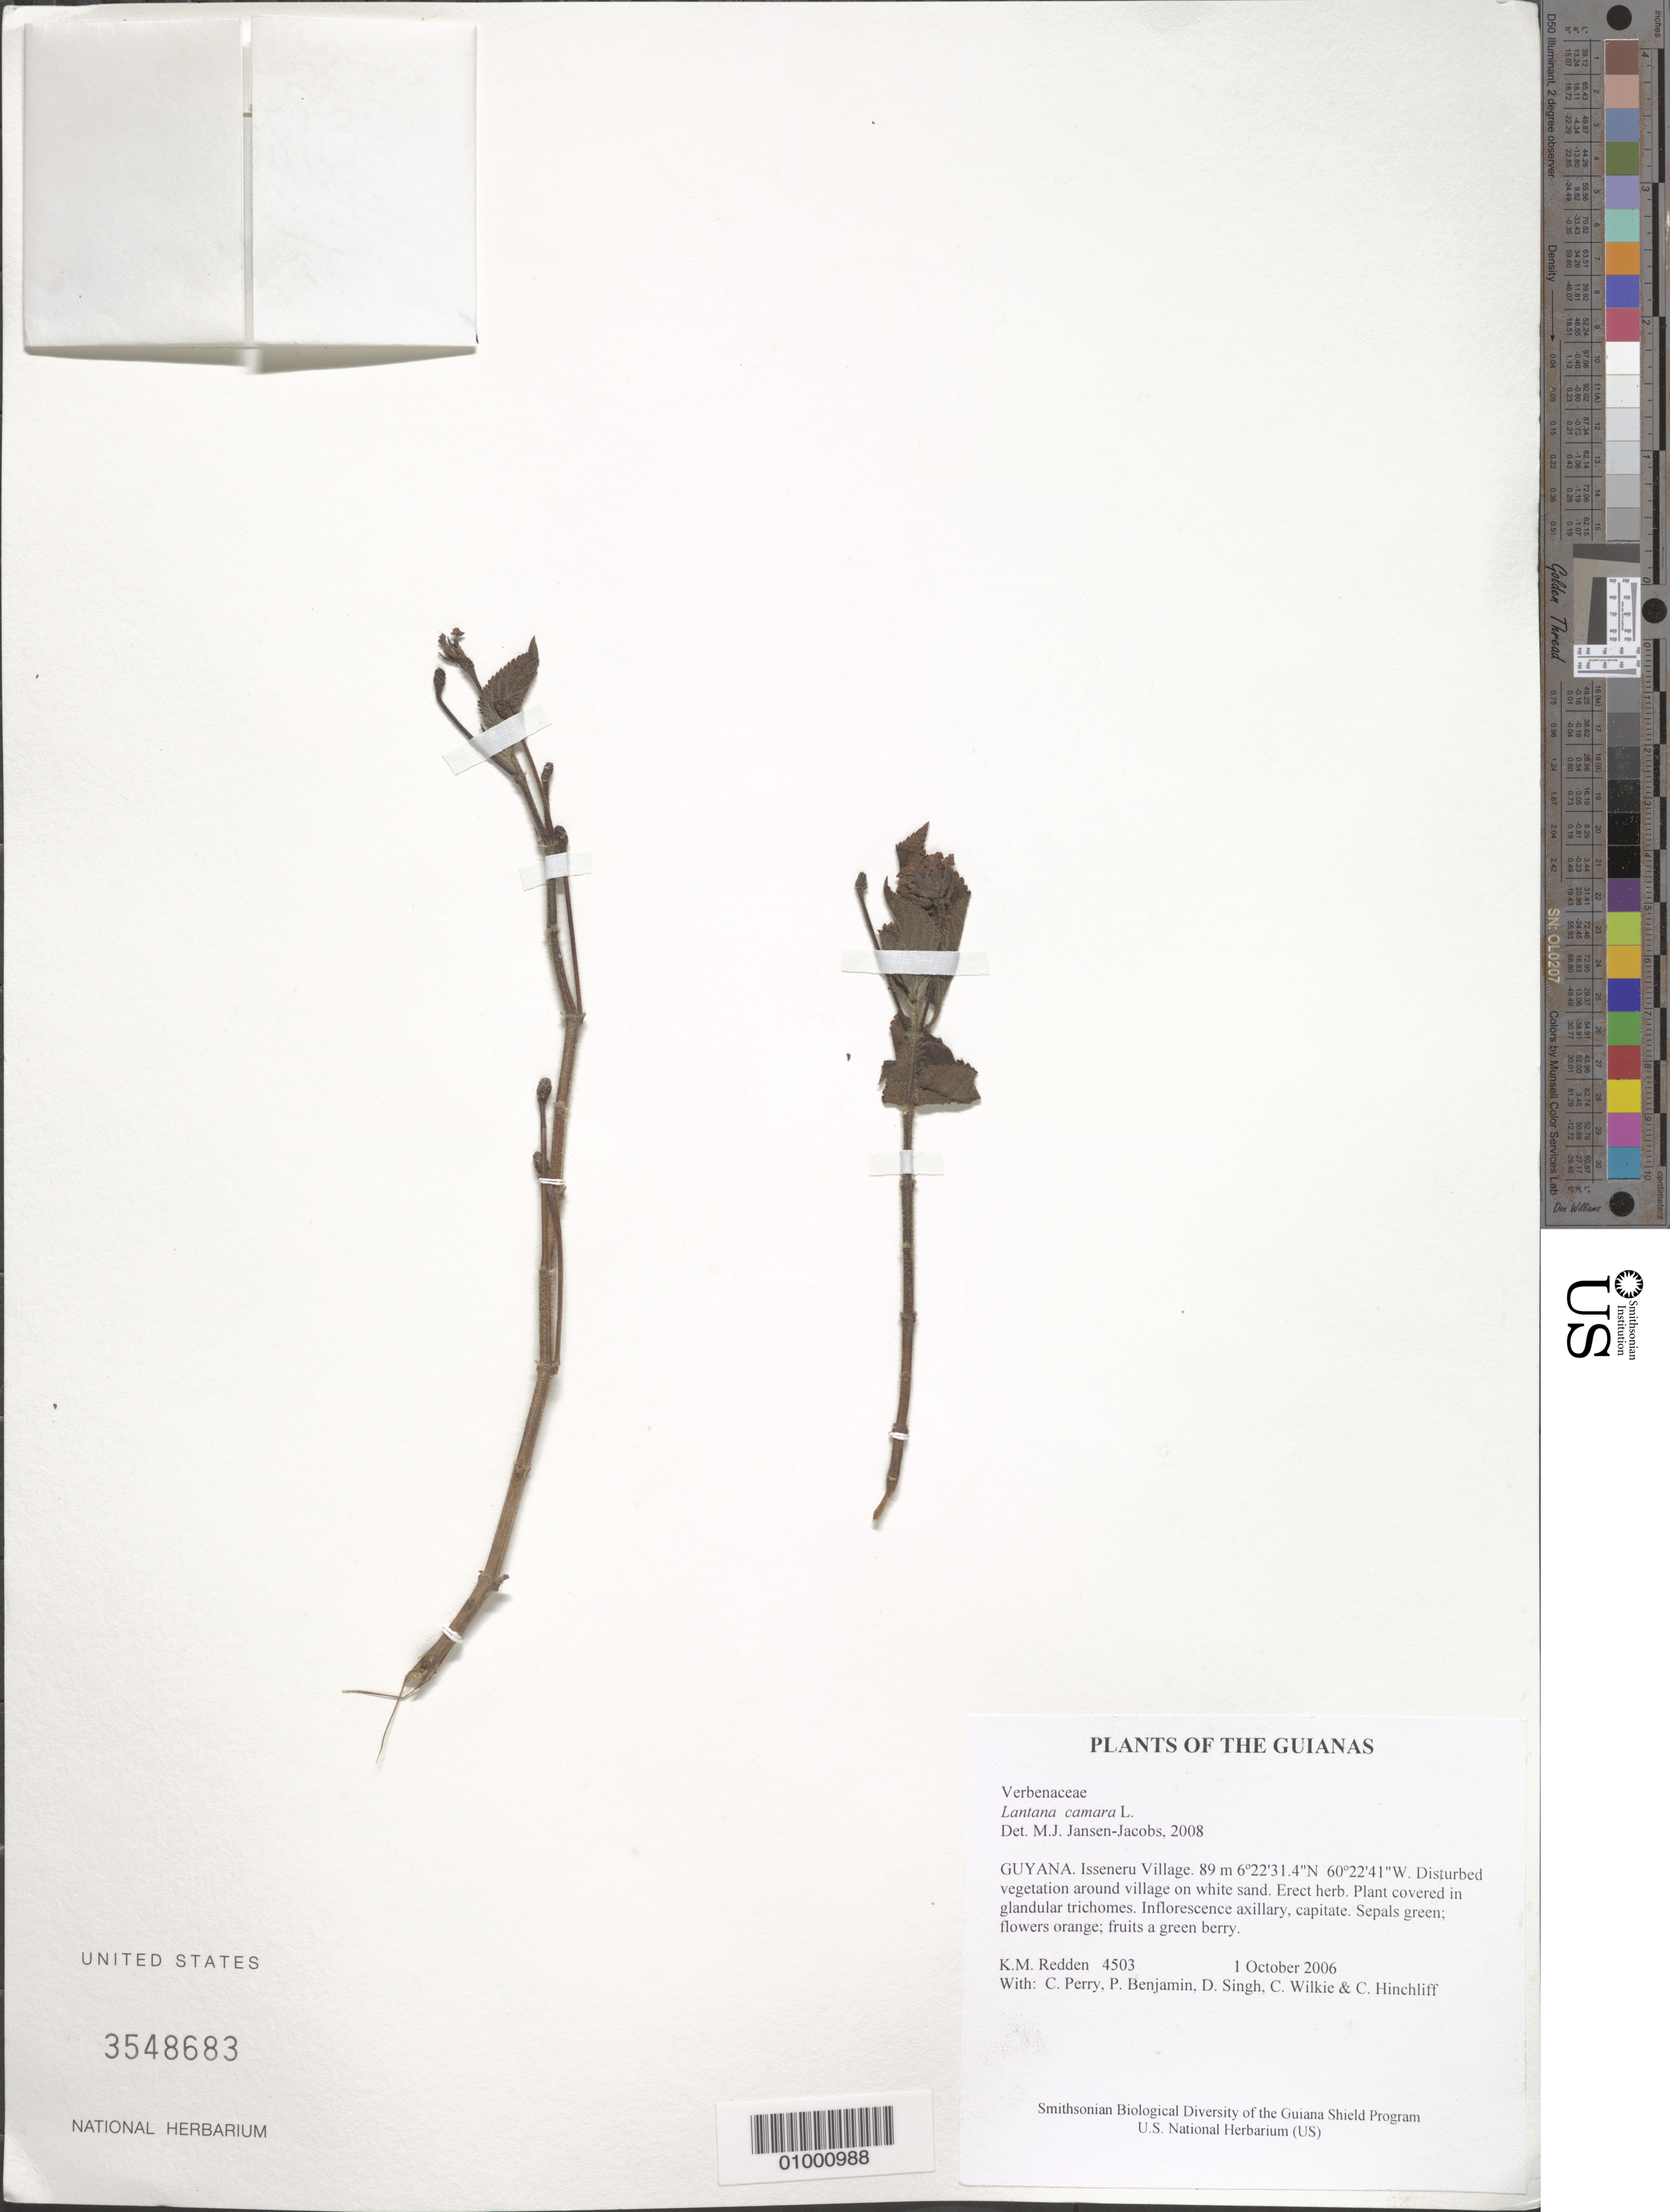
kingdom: Plantae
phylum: Tracheophyta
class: Magnoliopsida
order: Lamiales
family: Verbenaceae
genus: Lantana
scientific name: Lantana camara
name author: L.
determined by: Jansen-Jacobs, M. J., (U), Nationaal Herbarium Nederland, Utrecht University branch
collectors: K. M. Redden, C. Perry, P. Benjamin, D. Singh, C. Wilkie & C. E. Hinchliff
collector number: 4503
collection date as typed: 1 October 2006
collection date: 2006-10-01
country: Guyana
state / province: Cuyuni-Mazaruni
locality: Isseneru Village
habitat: Disturbed vegetation around village on white sand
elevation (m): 89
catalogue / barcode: US 3548683